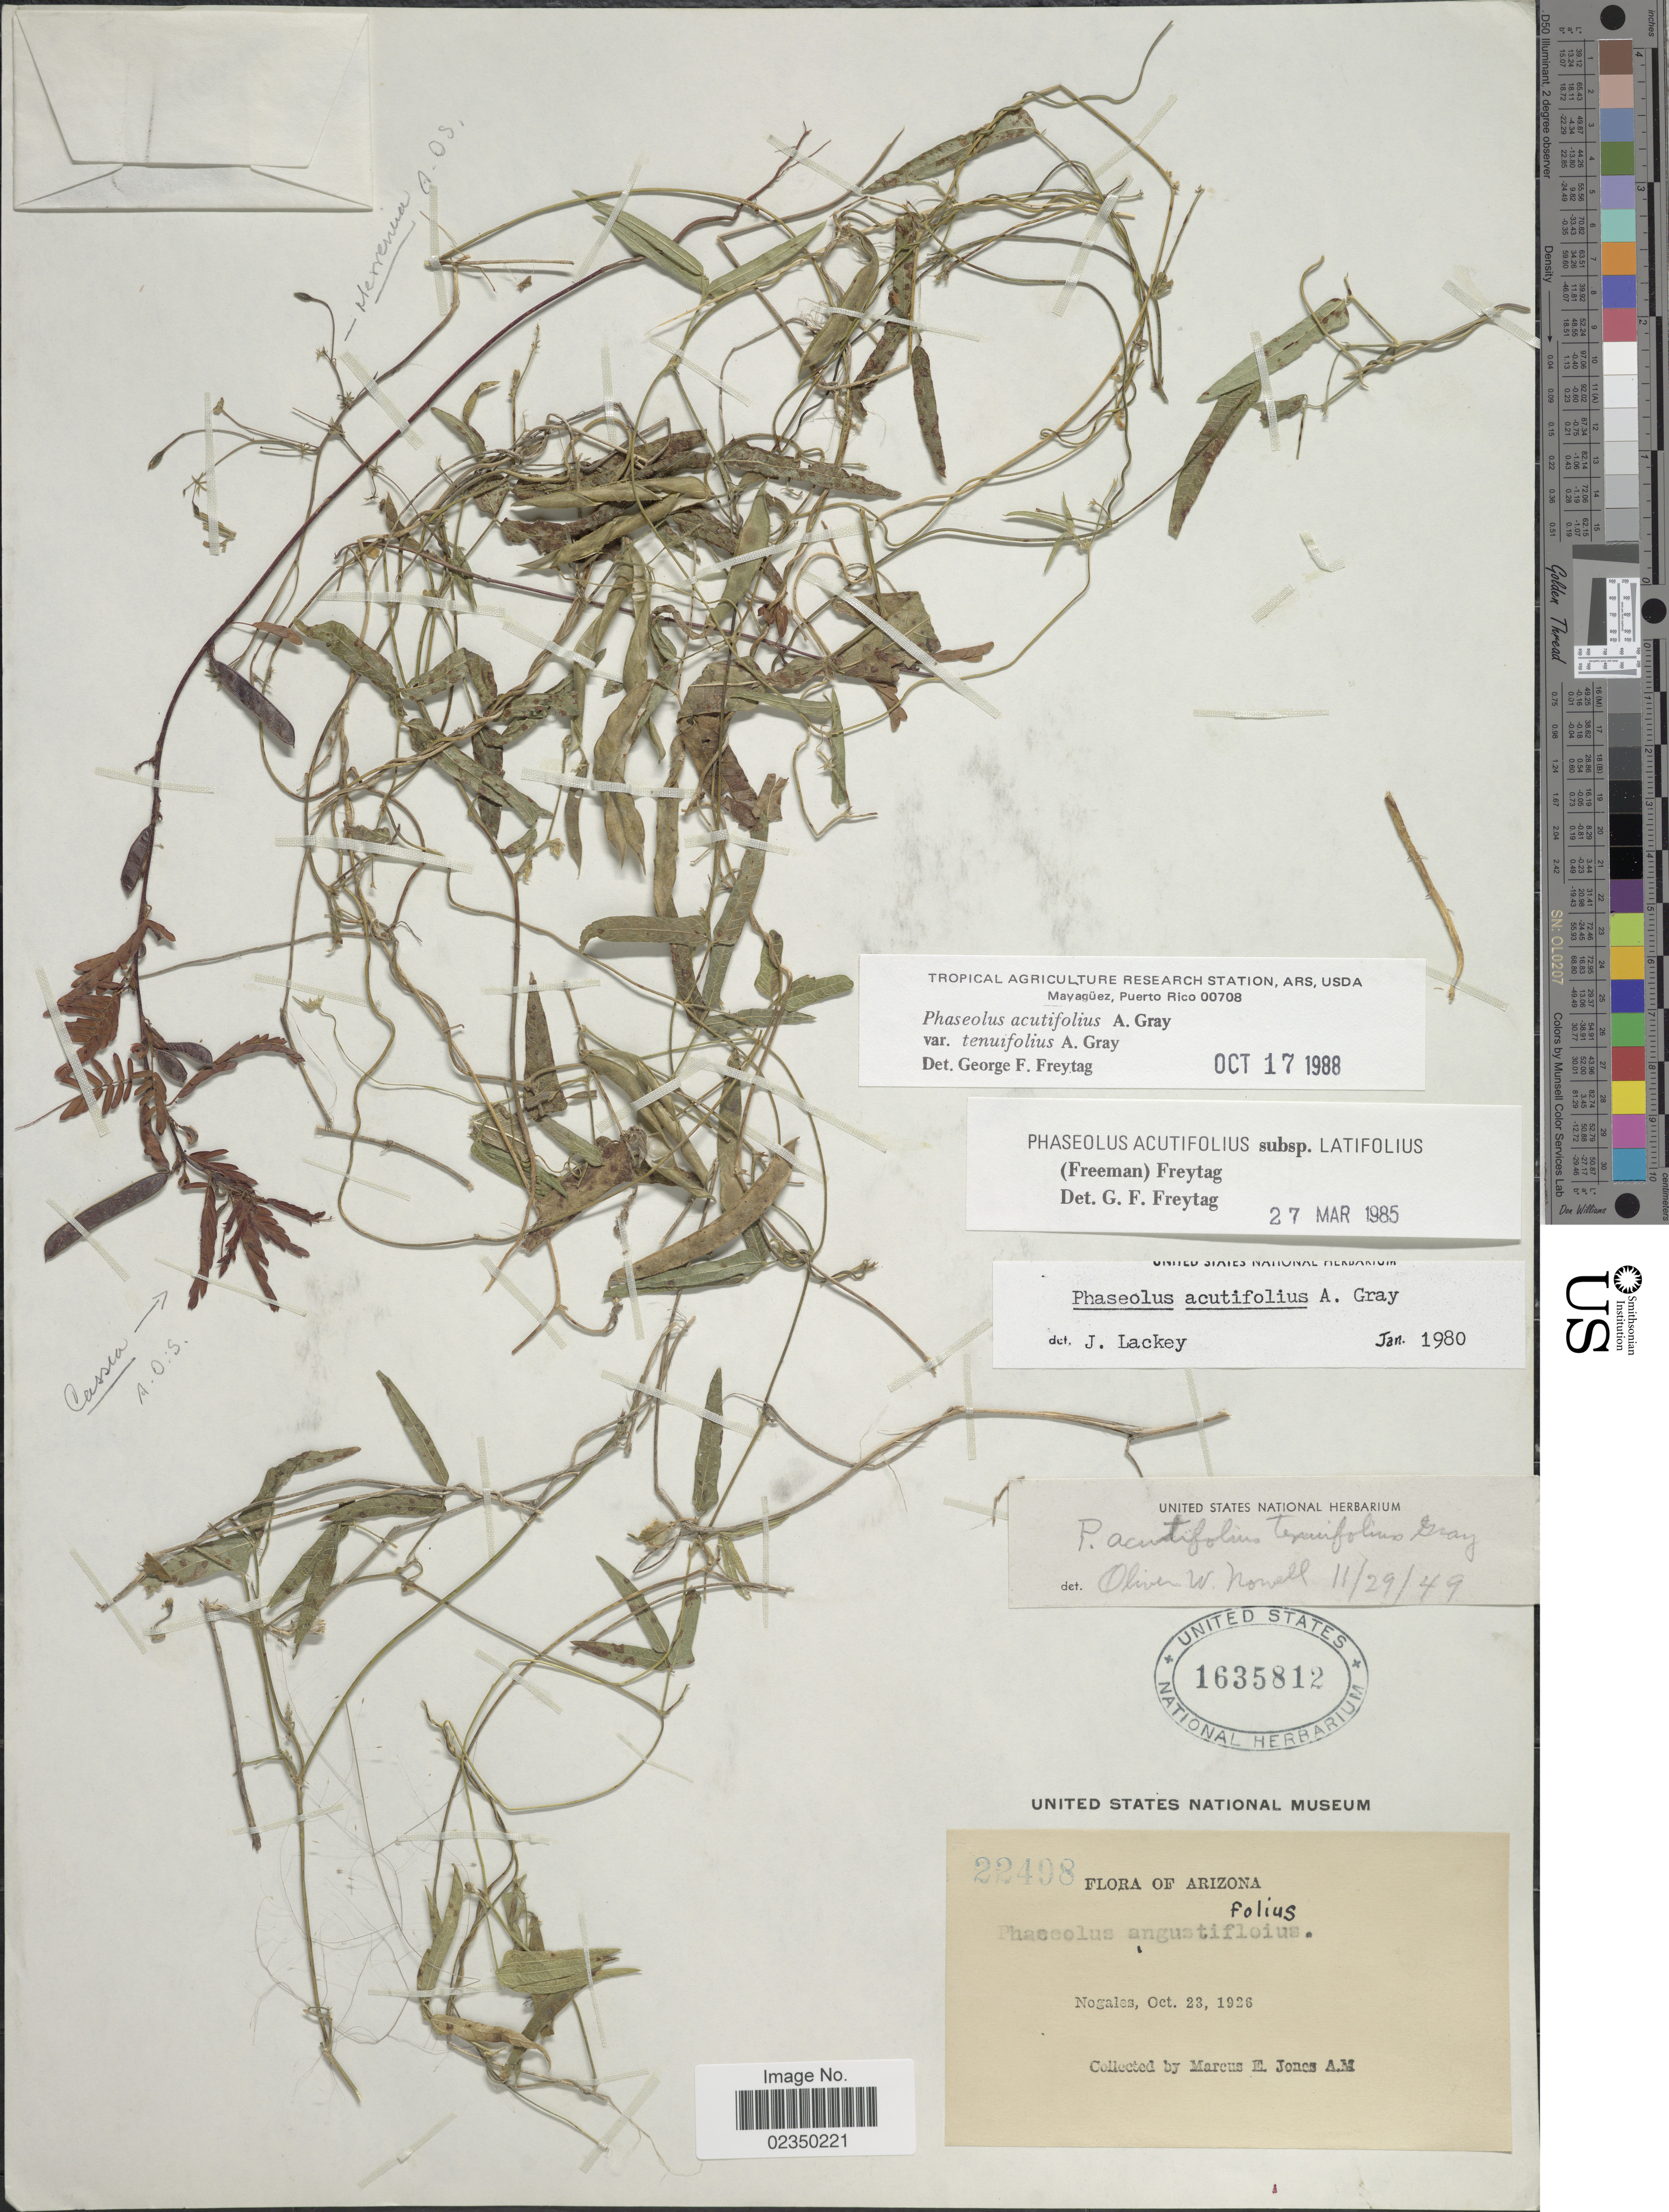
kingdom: Plantae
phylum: Tracheophyta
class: Magnoliopsida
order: Fabales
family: Fabaceae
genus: Phaseolus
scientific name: Phaseolus acutifolius var. tenuifolius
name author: A. Gray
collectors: M. E. Jones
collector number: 22498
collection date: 1926-10-23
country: United States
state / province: Arizona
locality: Nogales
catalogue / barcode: US 1635812